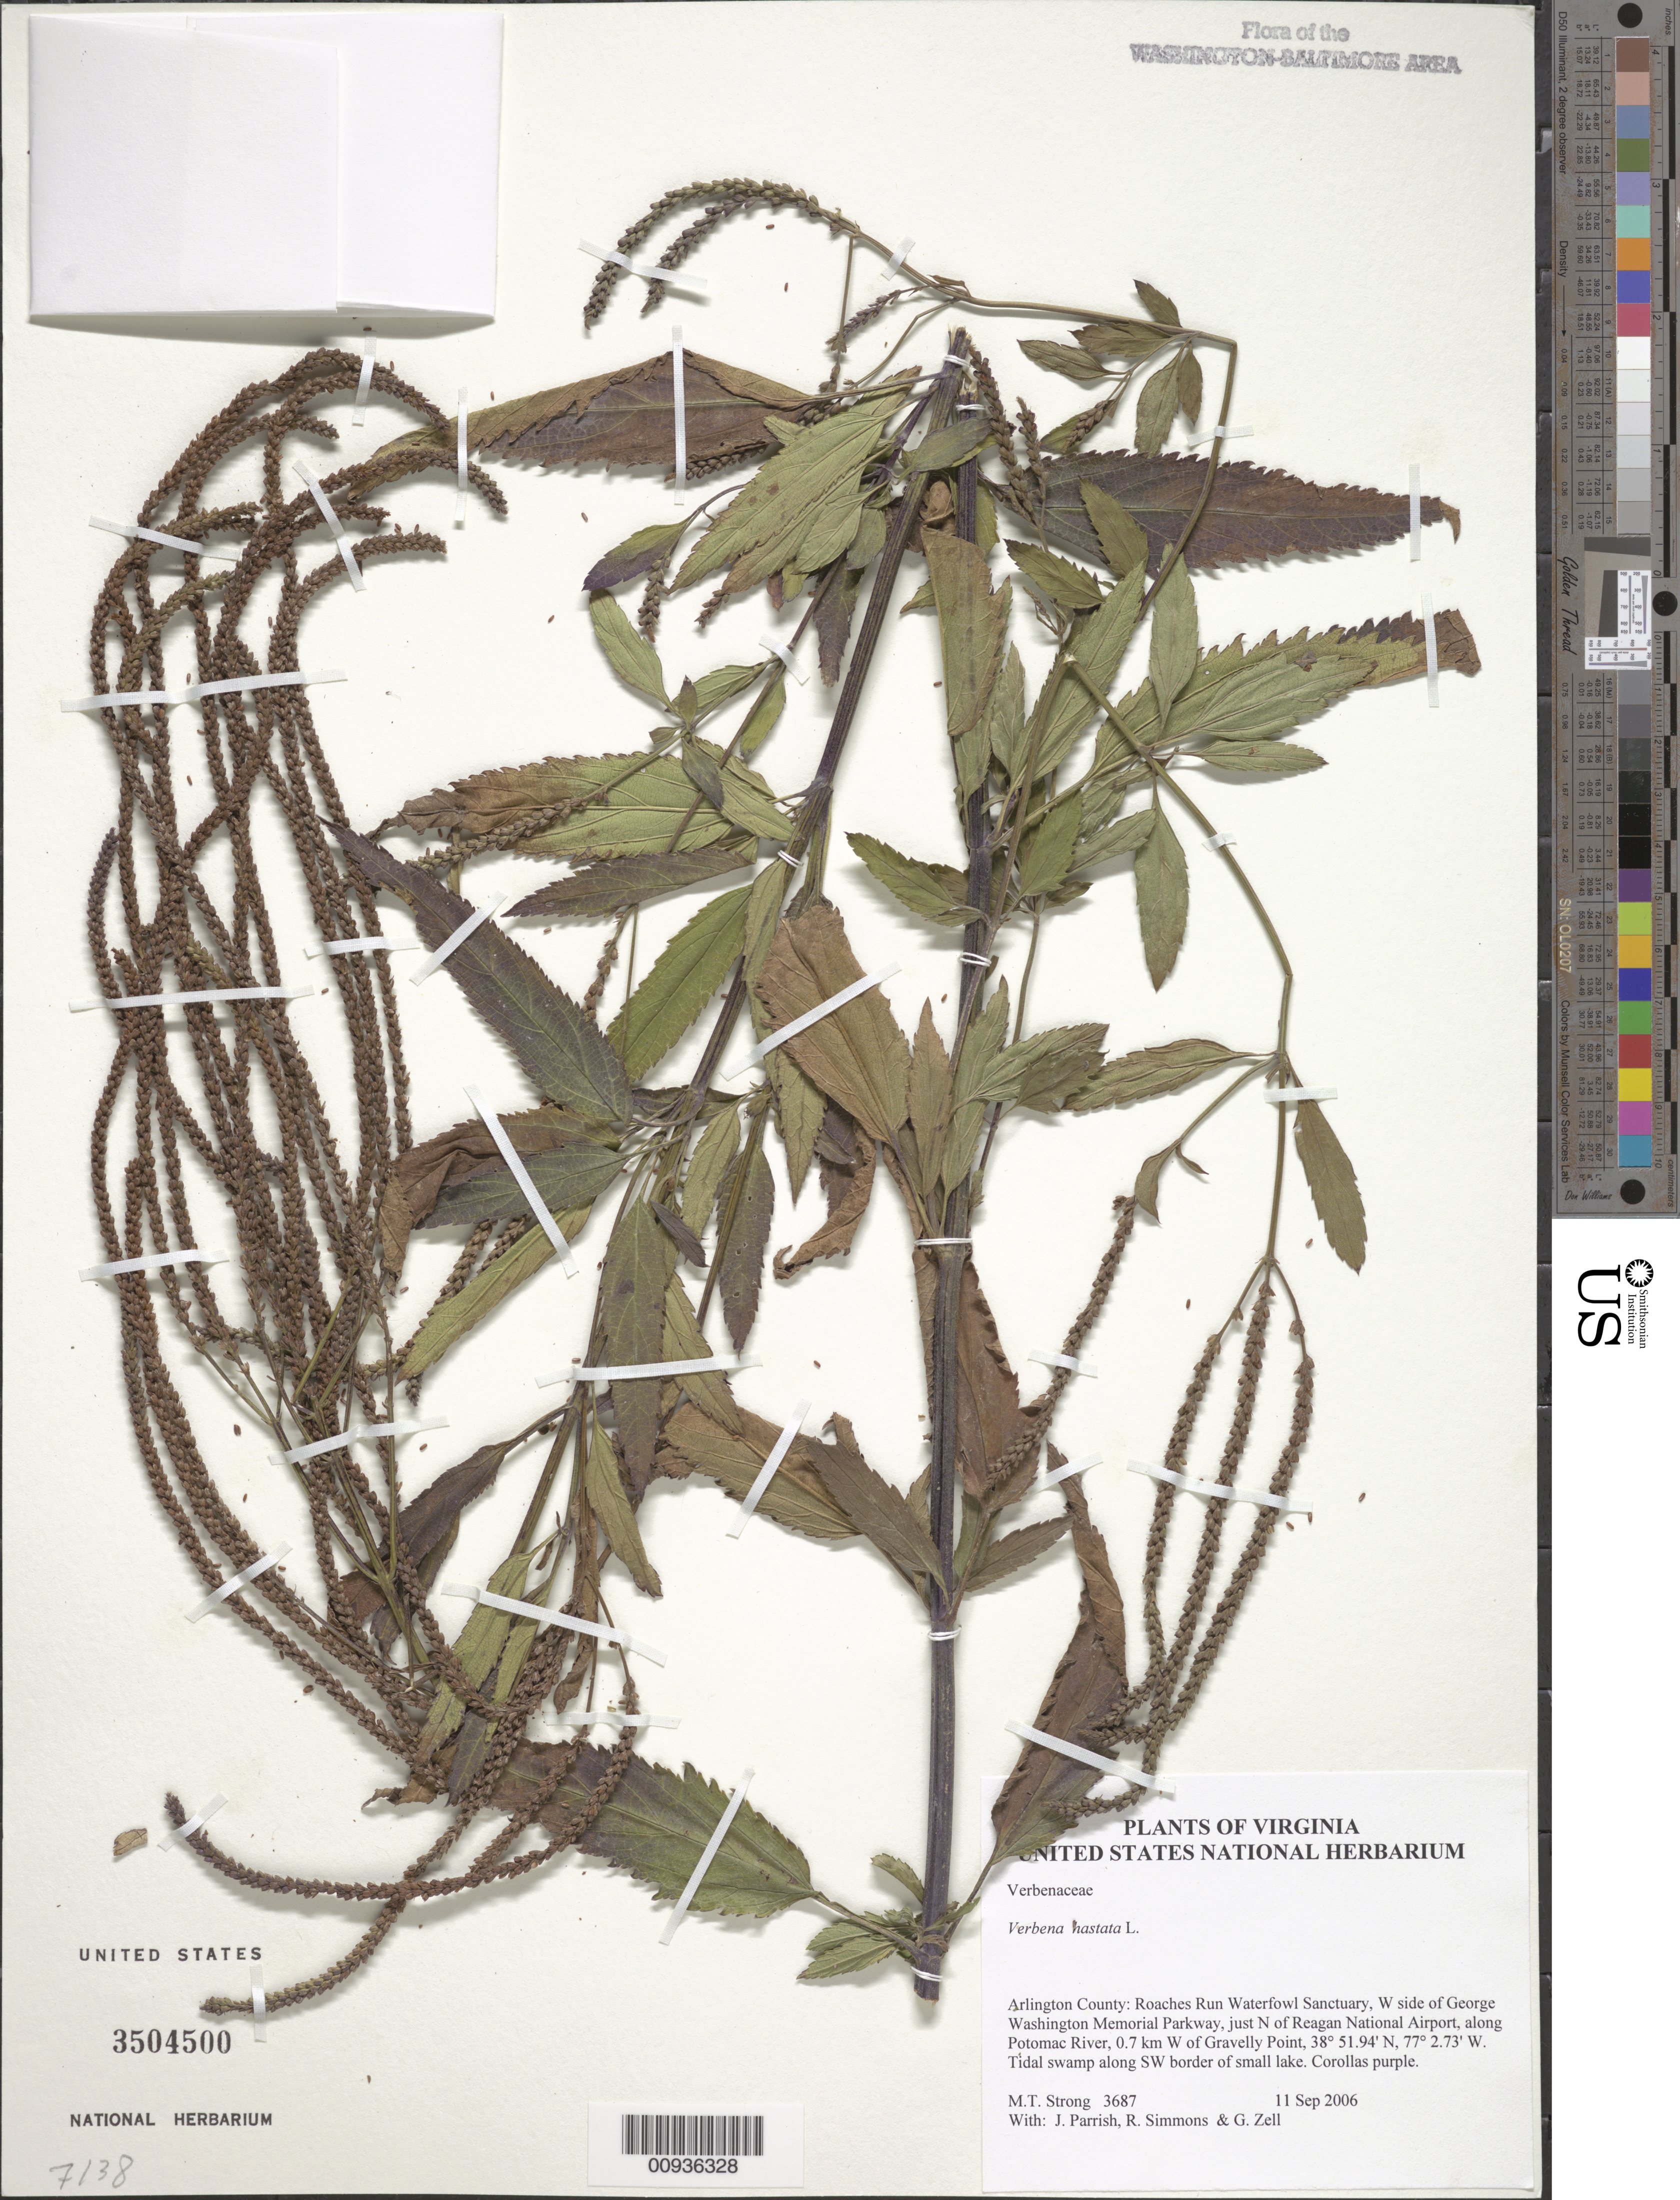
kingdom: Plantae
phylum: Tracheophyta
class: Magnoliopsida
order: Lamiales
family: Verbenaceae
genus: Verbena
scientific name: Verbena hastata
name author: L.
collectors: M. T. Strong, J. Parrish, R. Simmons & G. Zell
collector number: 3687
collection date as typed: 11 Sep 2006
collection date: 2006-09-11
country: United States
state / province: Virginia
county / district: Arlington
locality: Roaches Run Waterfowl Sanctuary, W side of George Washington Memorial Parkway, just N of Reagan National Airport, along Potomac River, 0.7 km W of Gravelly Point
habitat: tidal swamp along SW border of small lake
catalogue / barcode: US 3504500